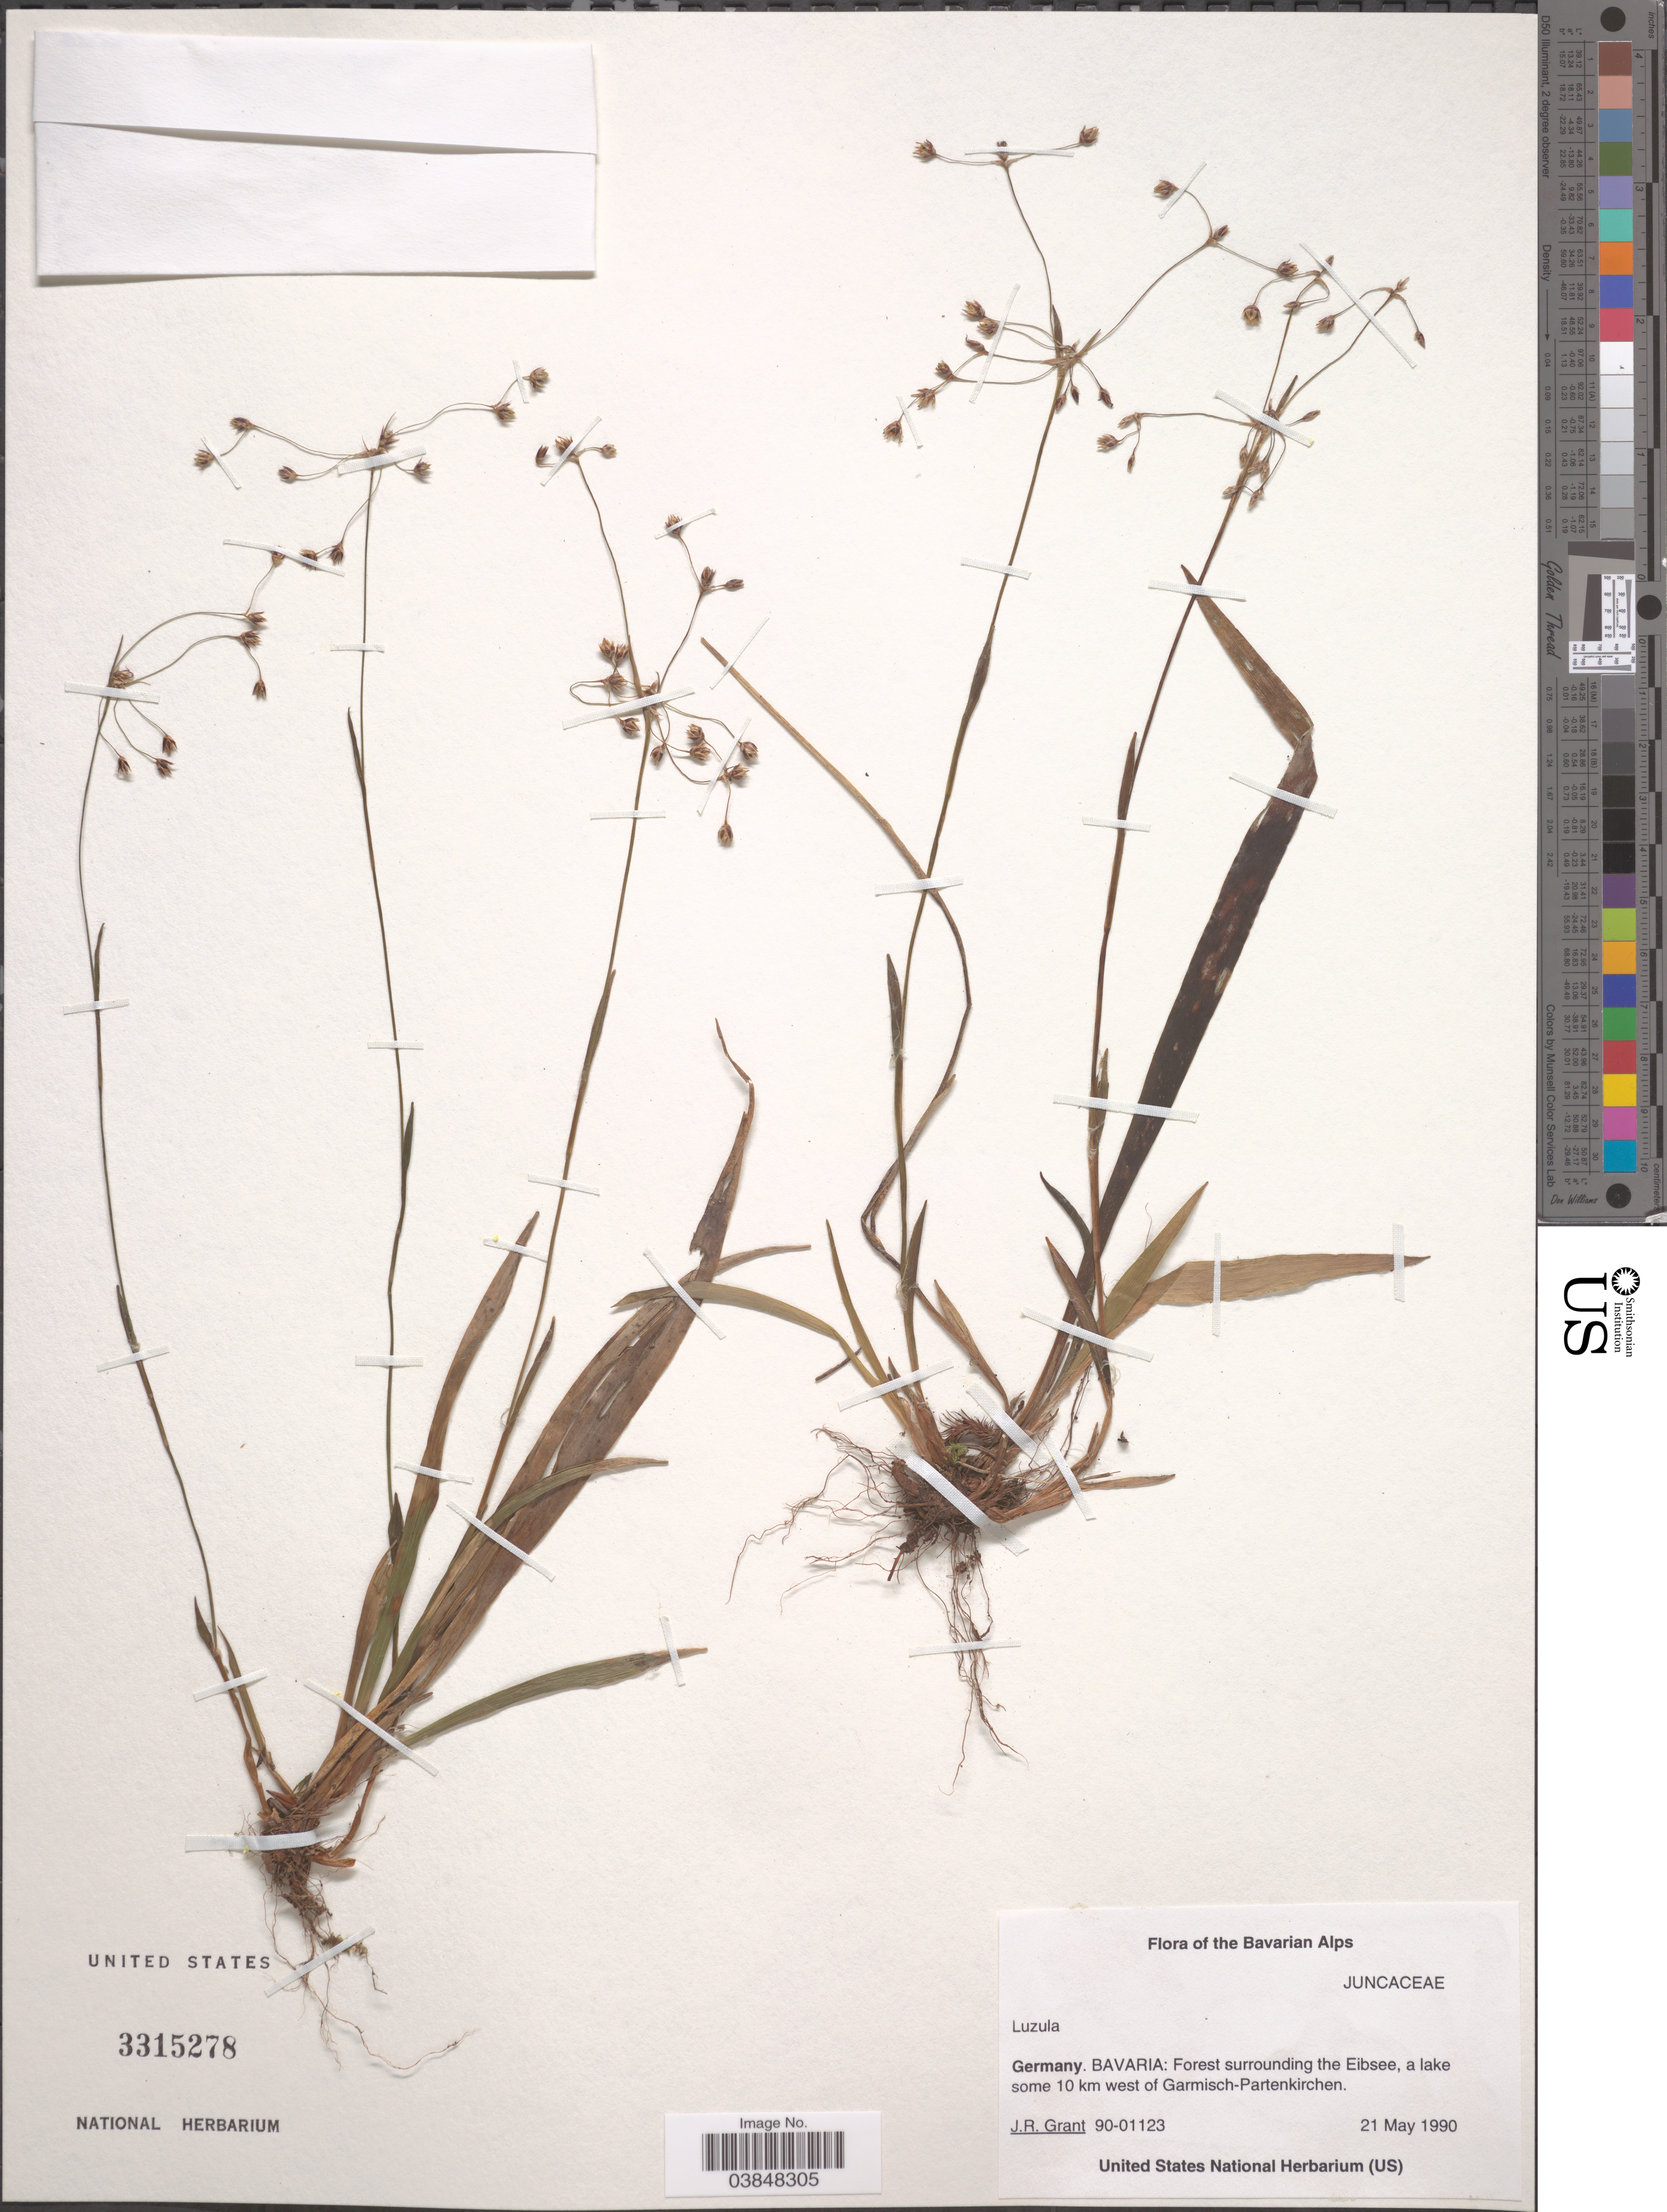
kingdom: Plantae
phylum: Tracheophyta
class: Liliopsida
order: Poales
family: Juncaceae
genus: Luzula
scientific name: Luzula sp.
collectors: J. Grant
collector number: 90-01123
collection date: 1990-05-21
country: Germany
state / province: Bayern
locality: Bavarian Alps. Bavaria: Forest surrounding the Eibsee, a lake some 10 km west of Garmisch-Partenkirchen.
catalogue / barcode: US 3315278